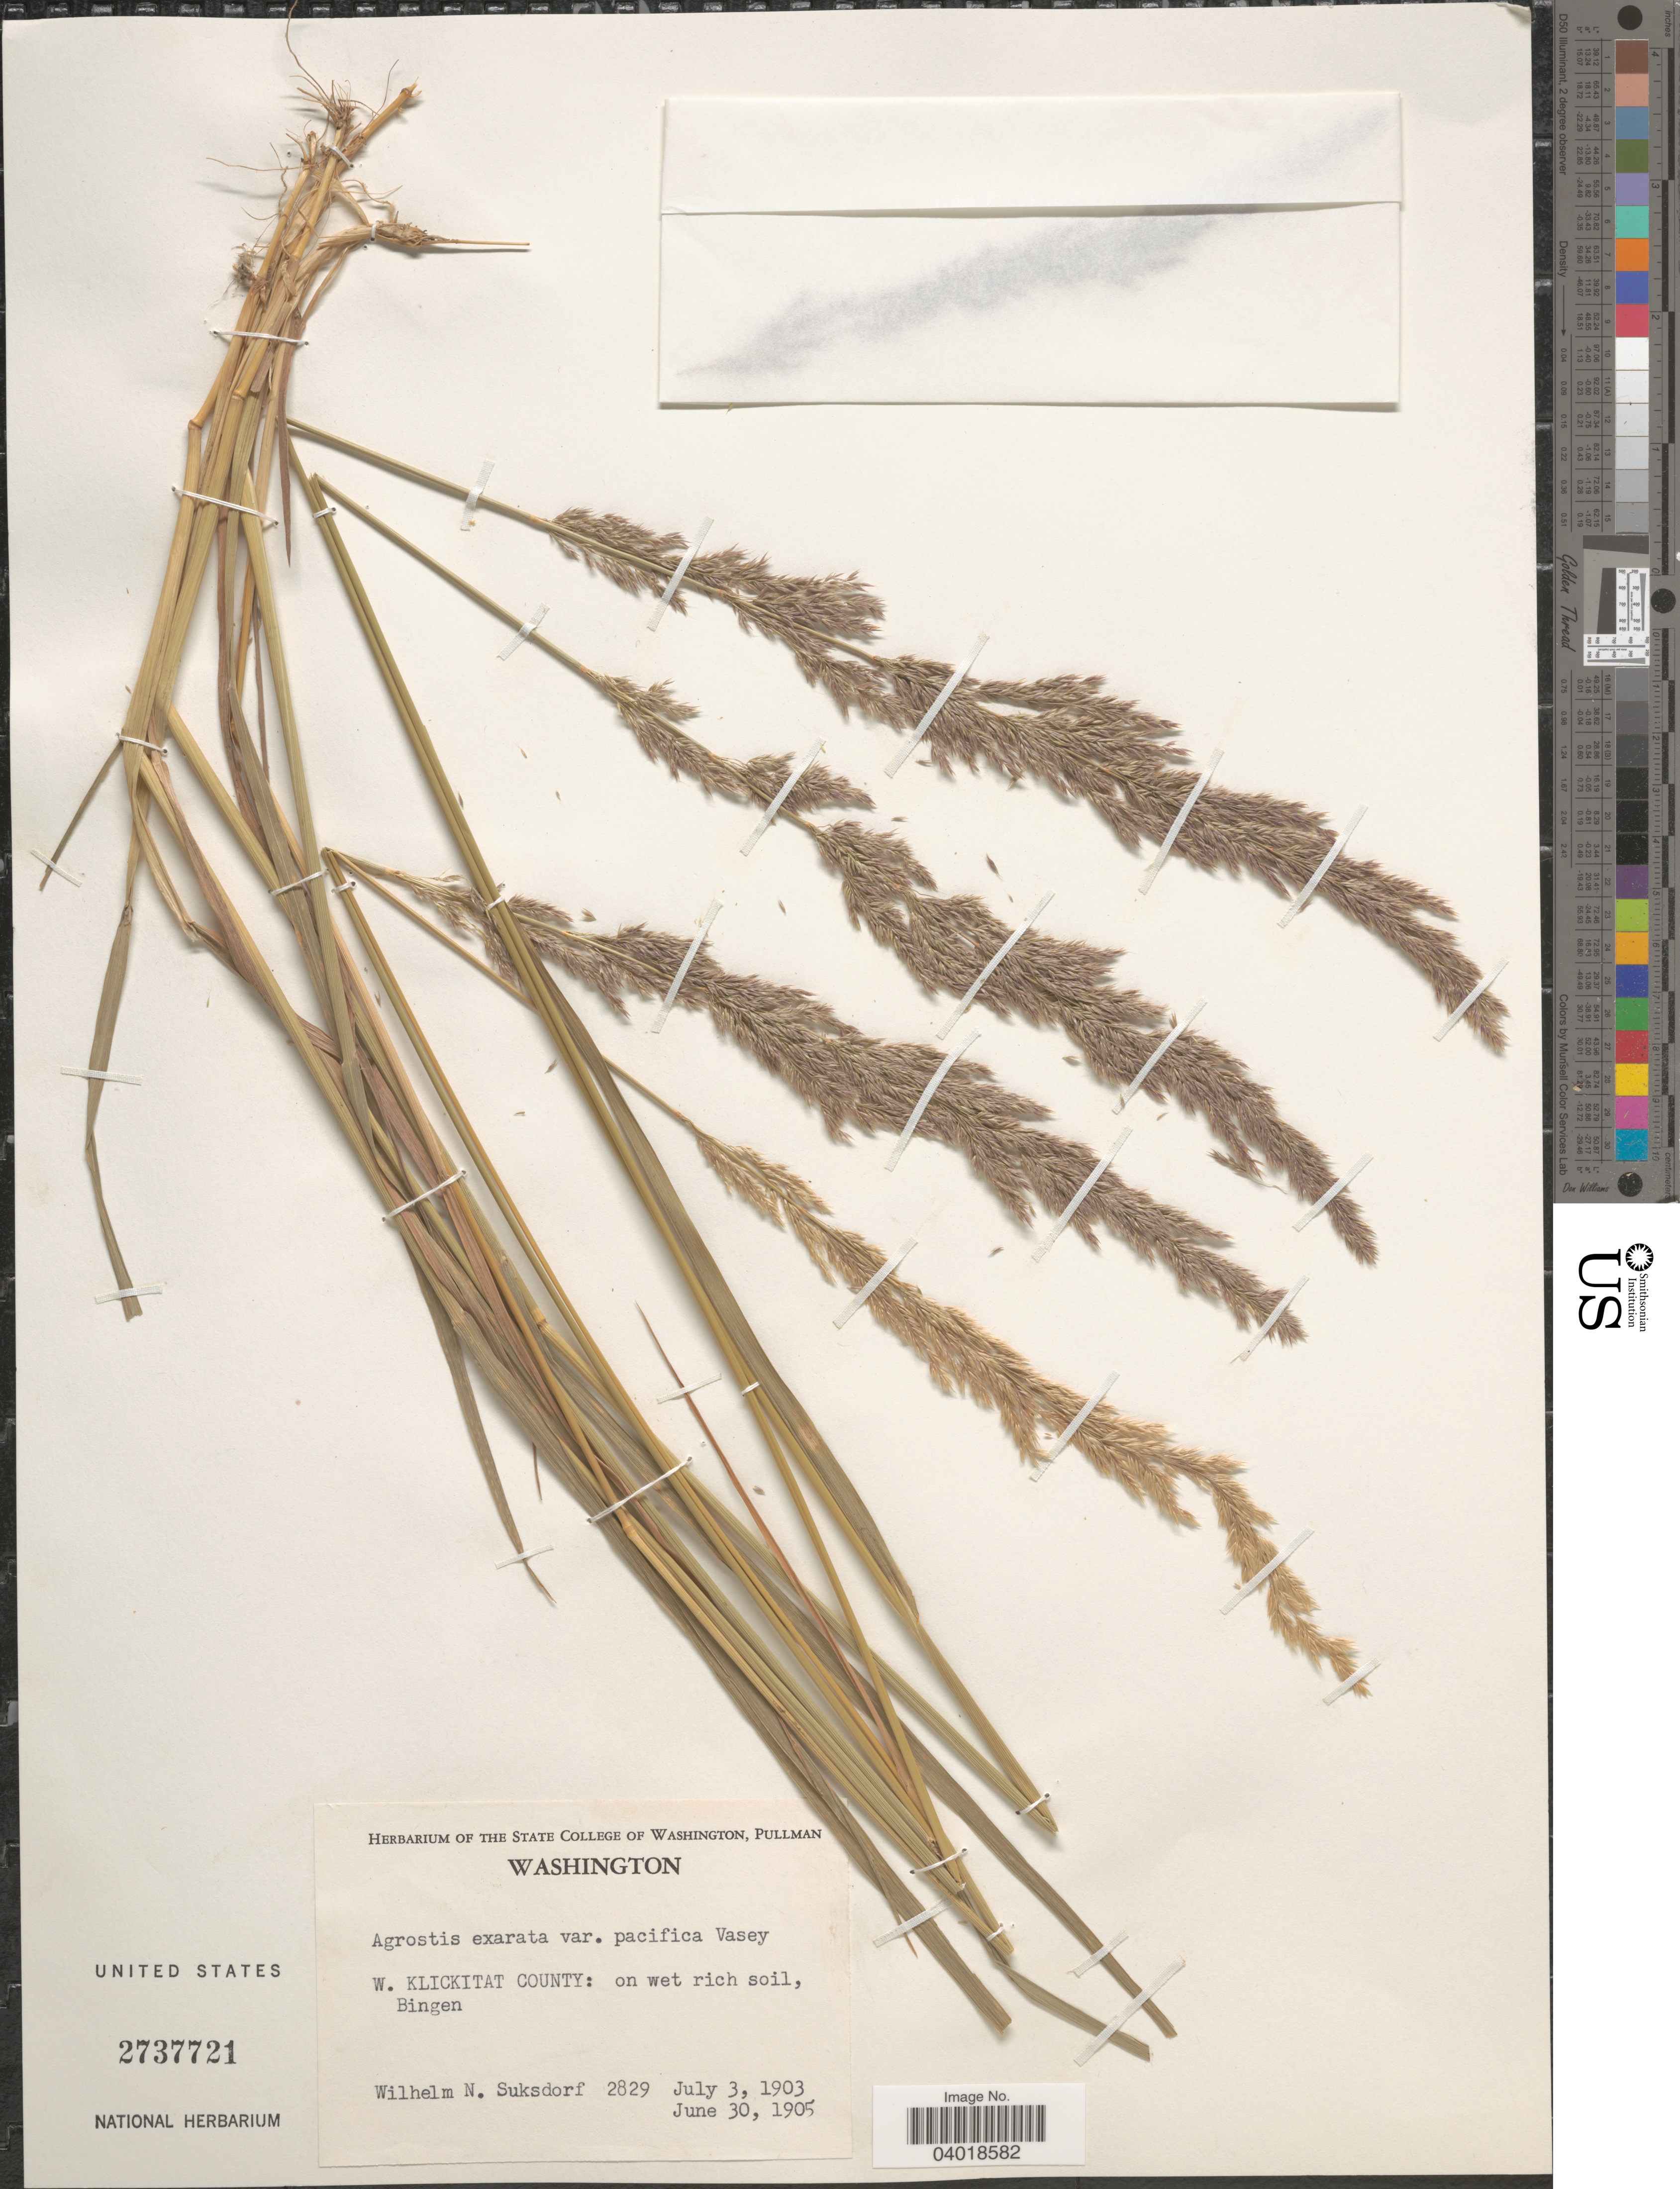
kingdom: Plantae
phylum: Tracheophyta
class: Liliopsida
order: Poales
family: Poaceae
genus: Agrostis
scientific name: Agrostis exarata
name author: Trin.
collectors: W. N. Suksdorf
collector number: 2829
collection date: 1903-07-03/1905-06-30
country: United States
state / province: Washington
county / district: Klickitat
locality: W. Klickitat County: on wet rich soil, Bingen.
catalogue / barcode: US 2737721